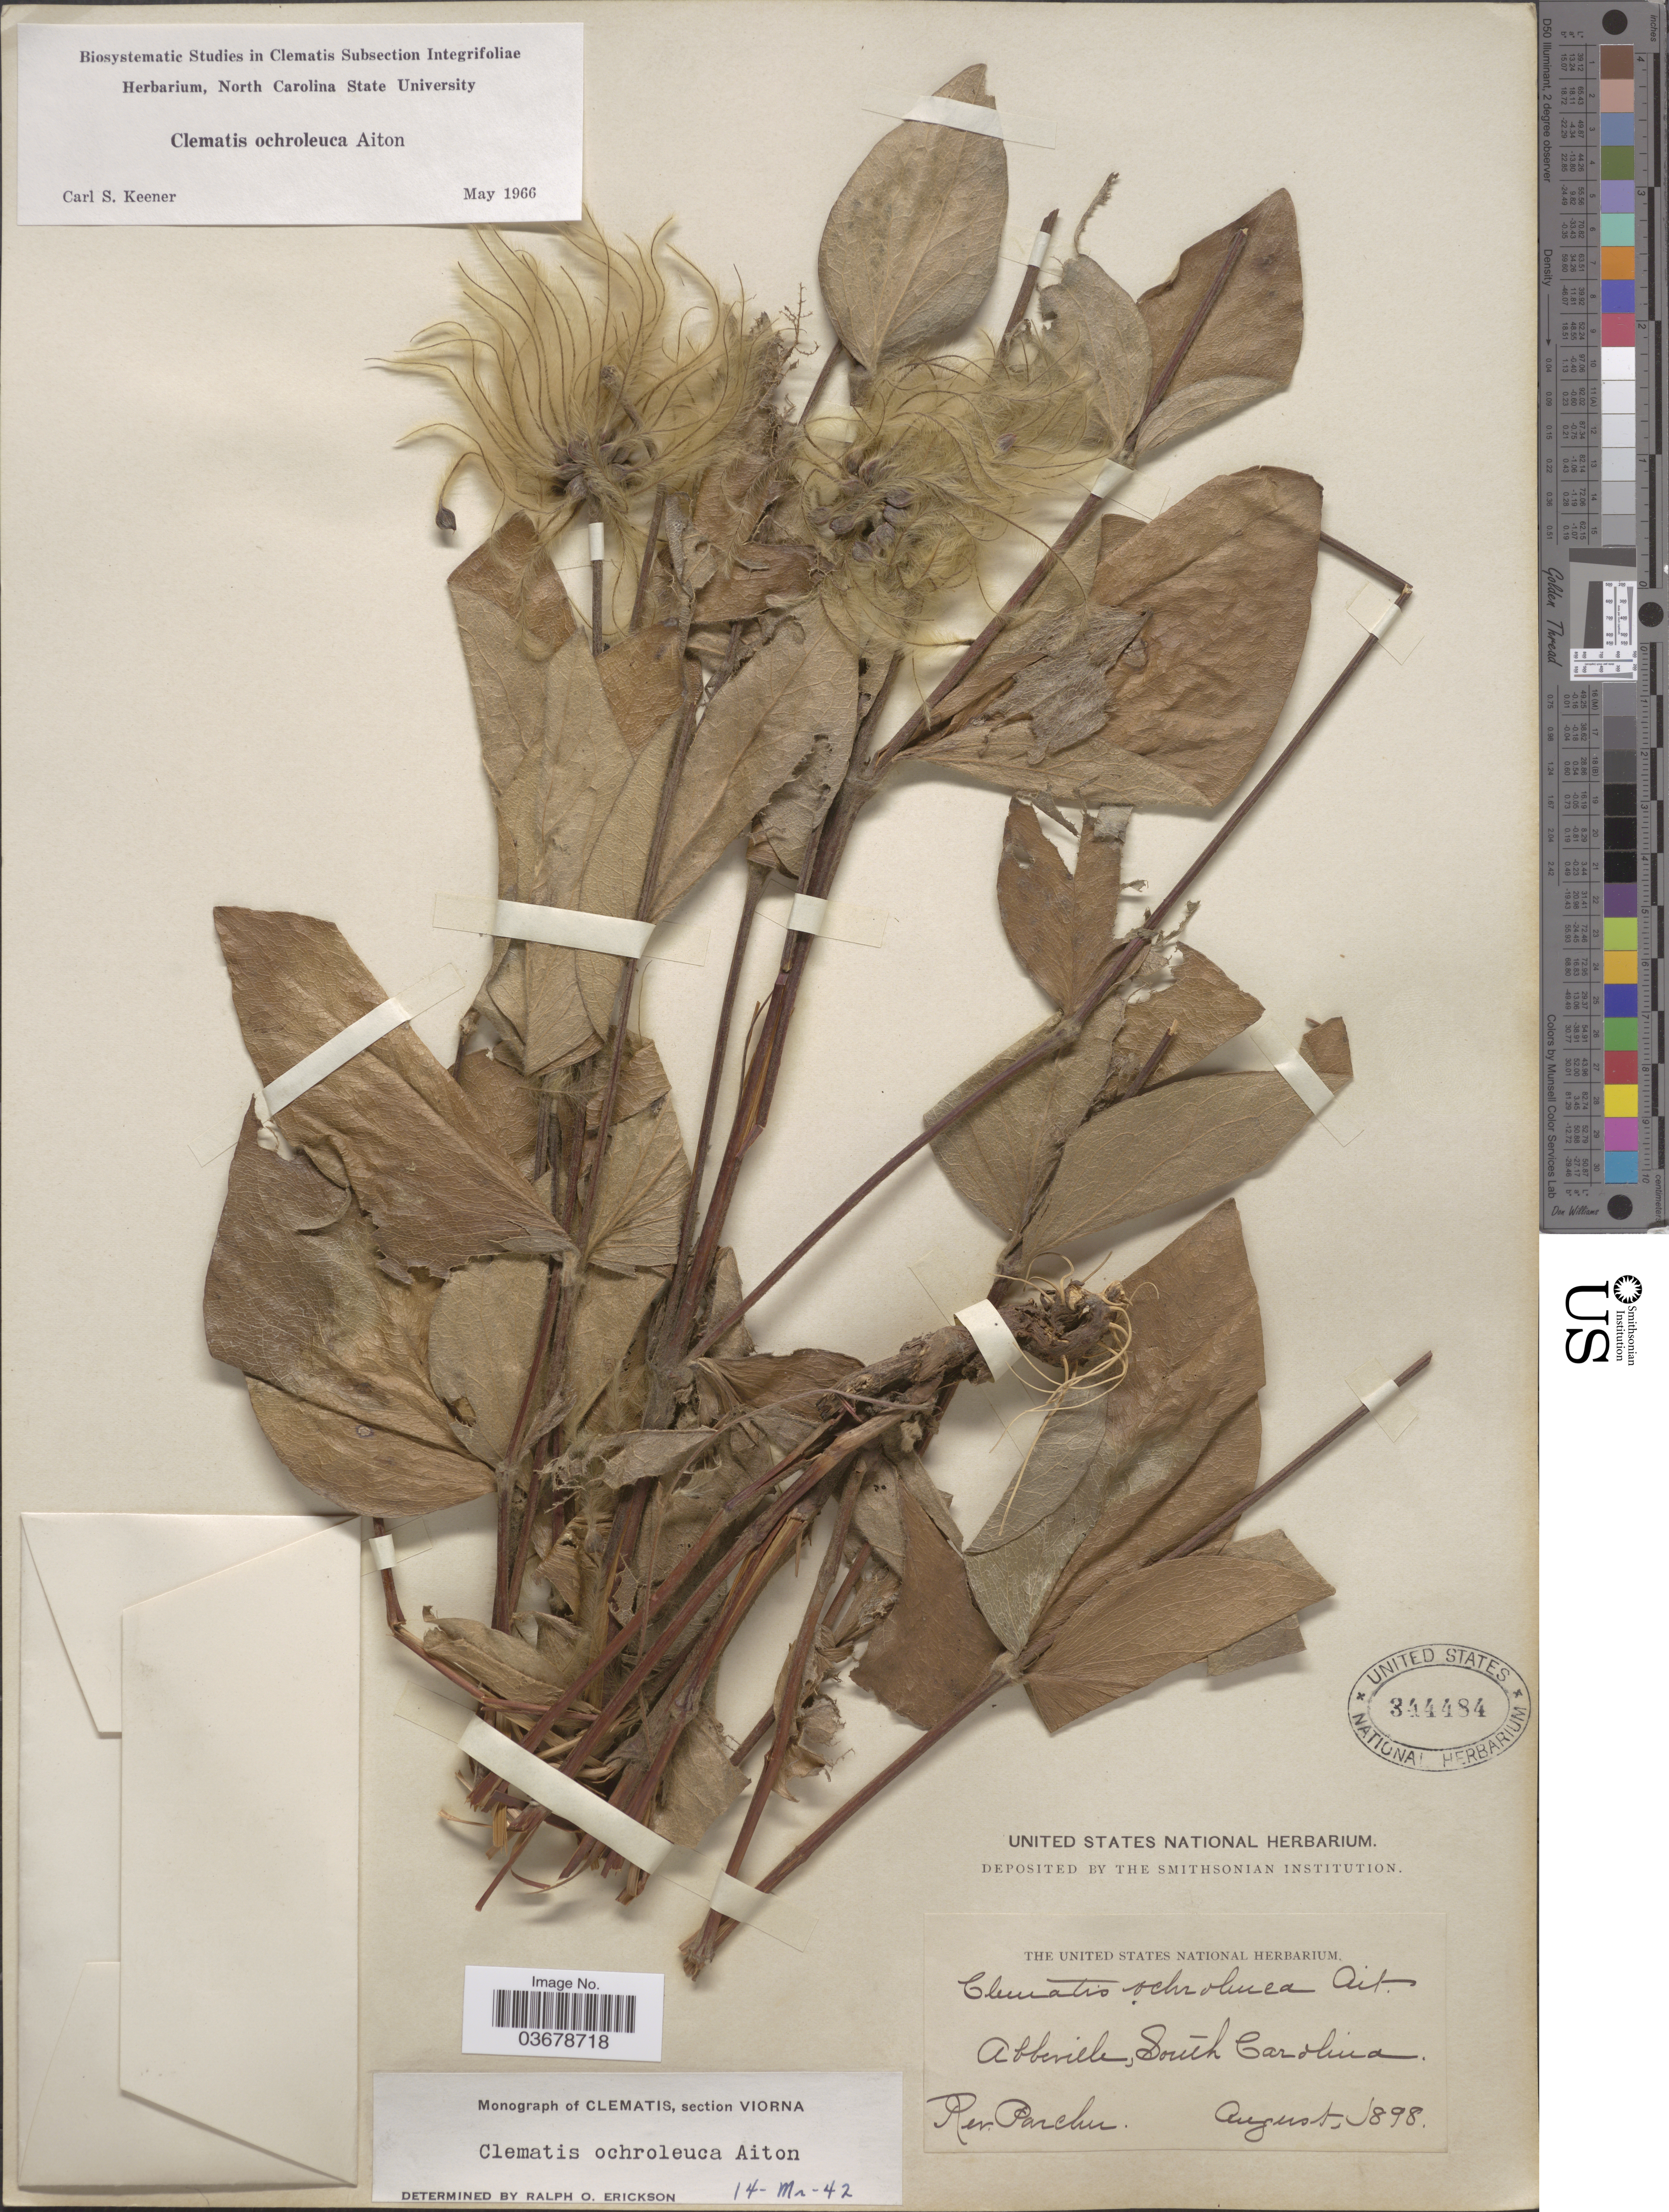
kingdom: Plantae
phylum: Tracheophyta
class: Magnoliopsida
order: Ranunculales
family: Ranunculaceae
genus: Clematis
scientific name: Clematis viorna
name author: L.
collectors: Rev. Parcher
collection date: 1898-08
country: United States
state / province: South Carolina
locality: Abbeville.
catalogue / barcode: US 344484